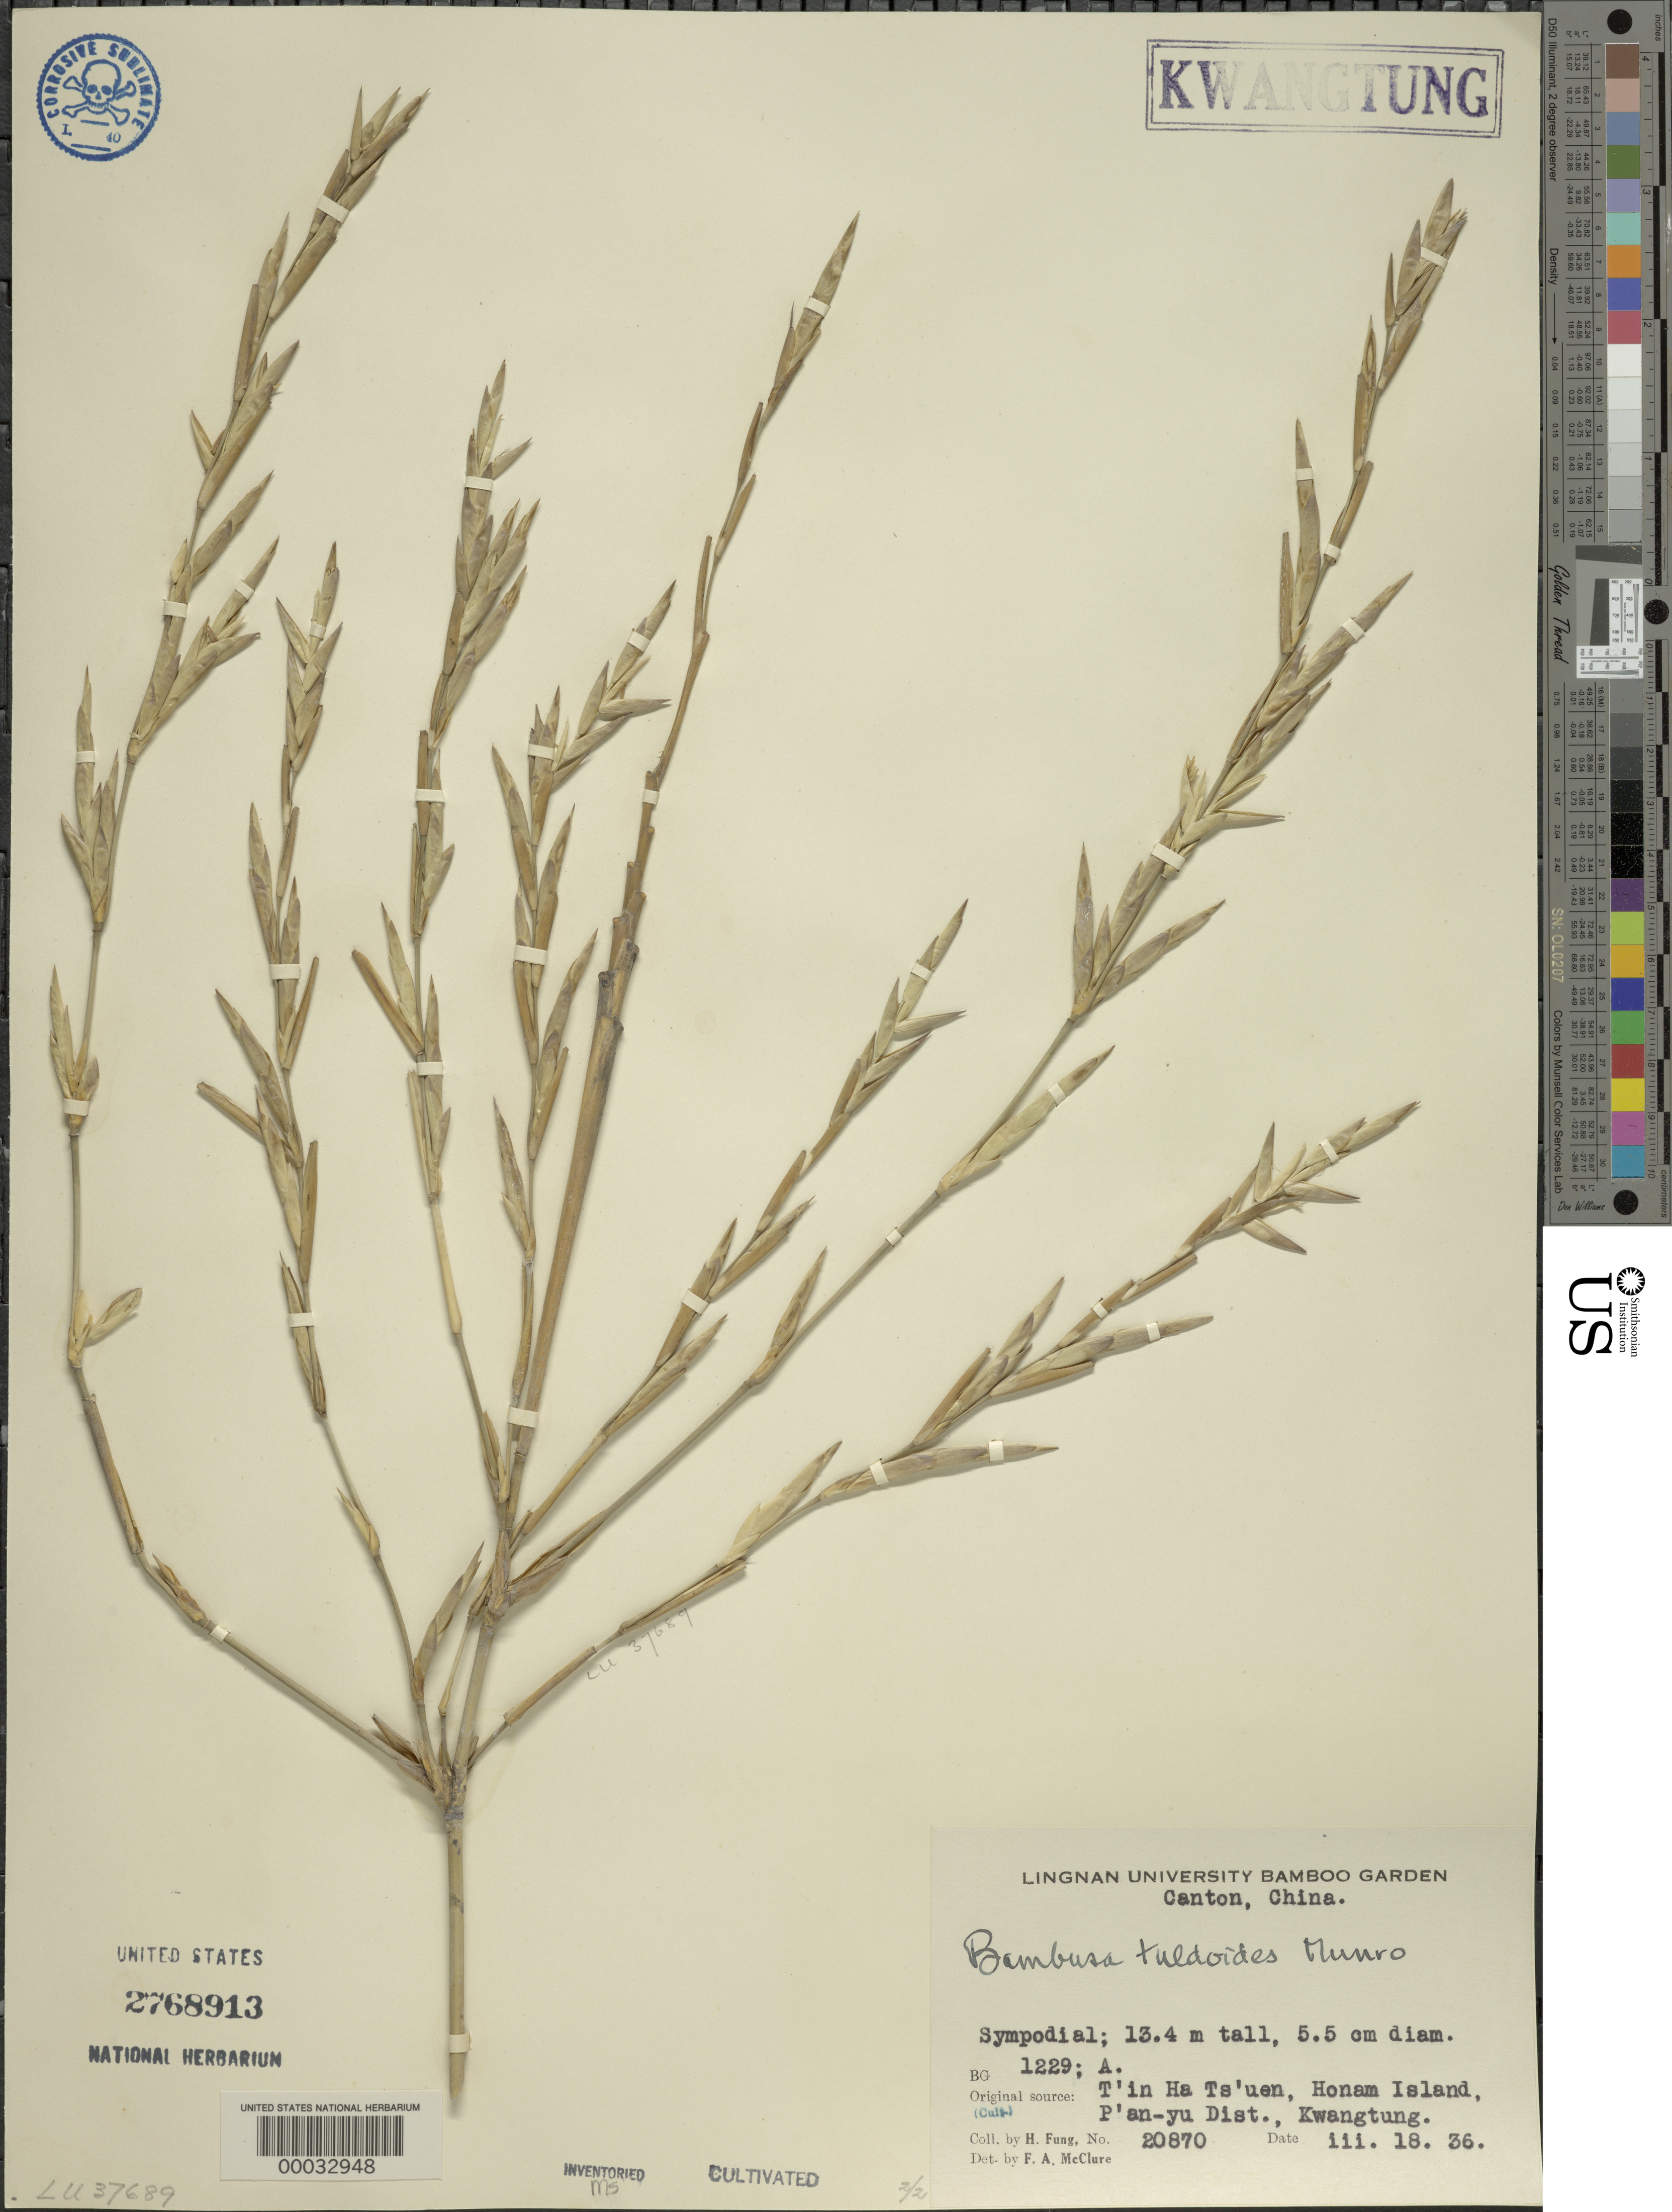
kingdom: Plantae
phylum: Tracheophyta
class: Liliopsida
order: Poales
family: Poaceae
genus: Bambusa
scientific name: Bambusa tuldoides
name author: Munro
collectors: H. L. Fung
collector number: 20870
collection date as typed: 18 Mar 1936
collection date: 1936-03-18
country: China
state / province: Guangdong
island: Honam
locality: T'in ha ts'uen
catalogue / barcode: US 2768913